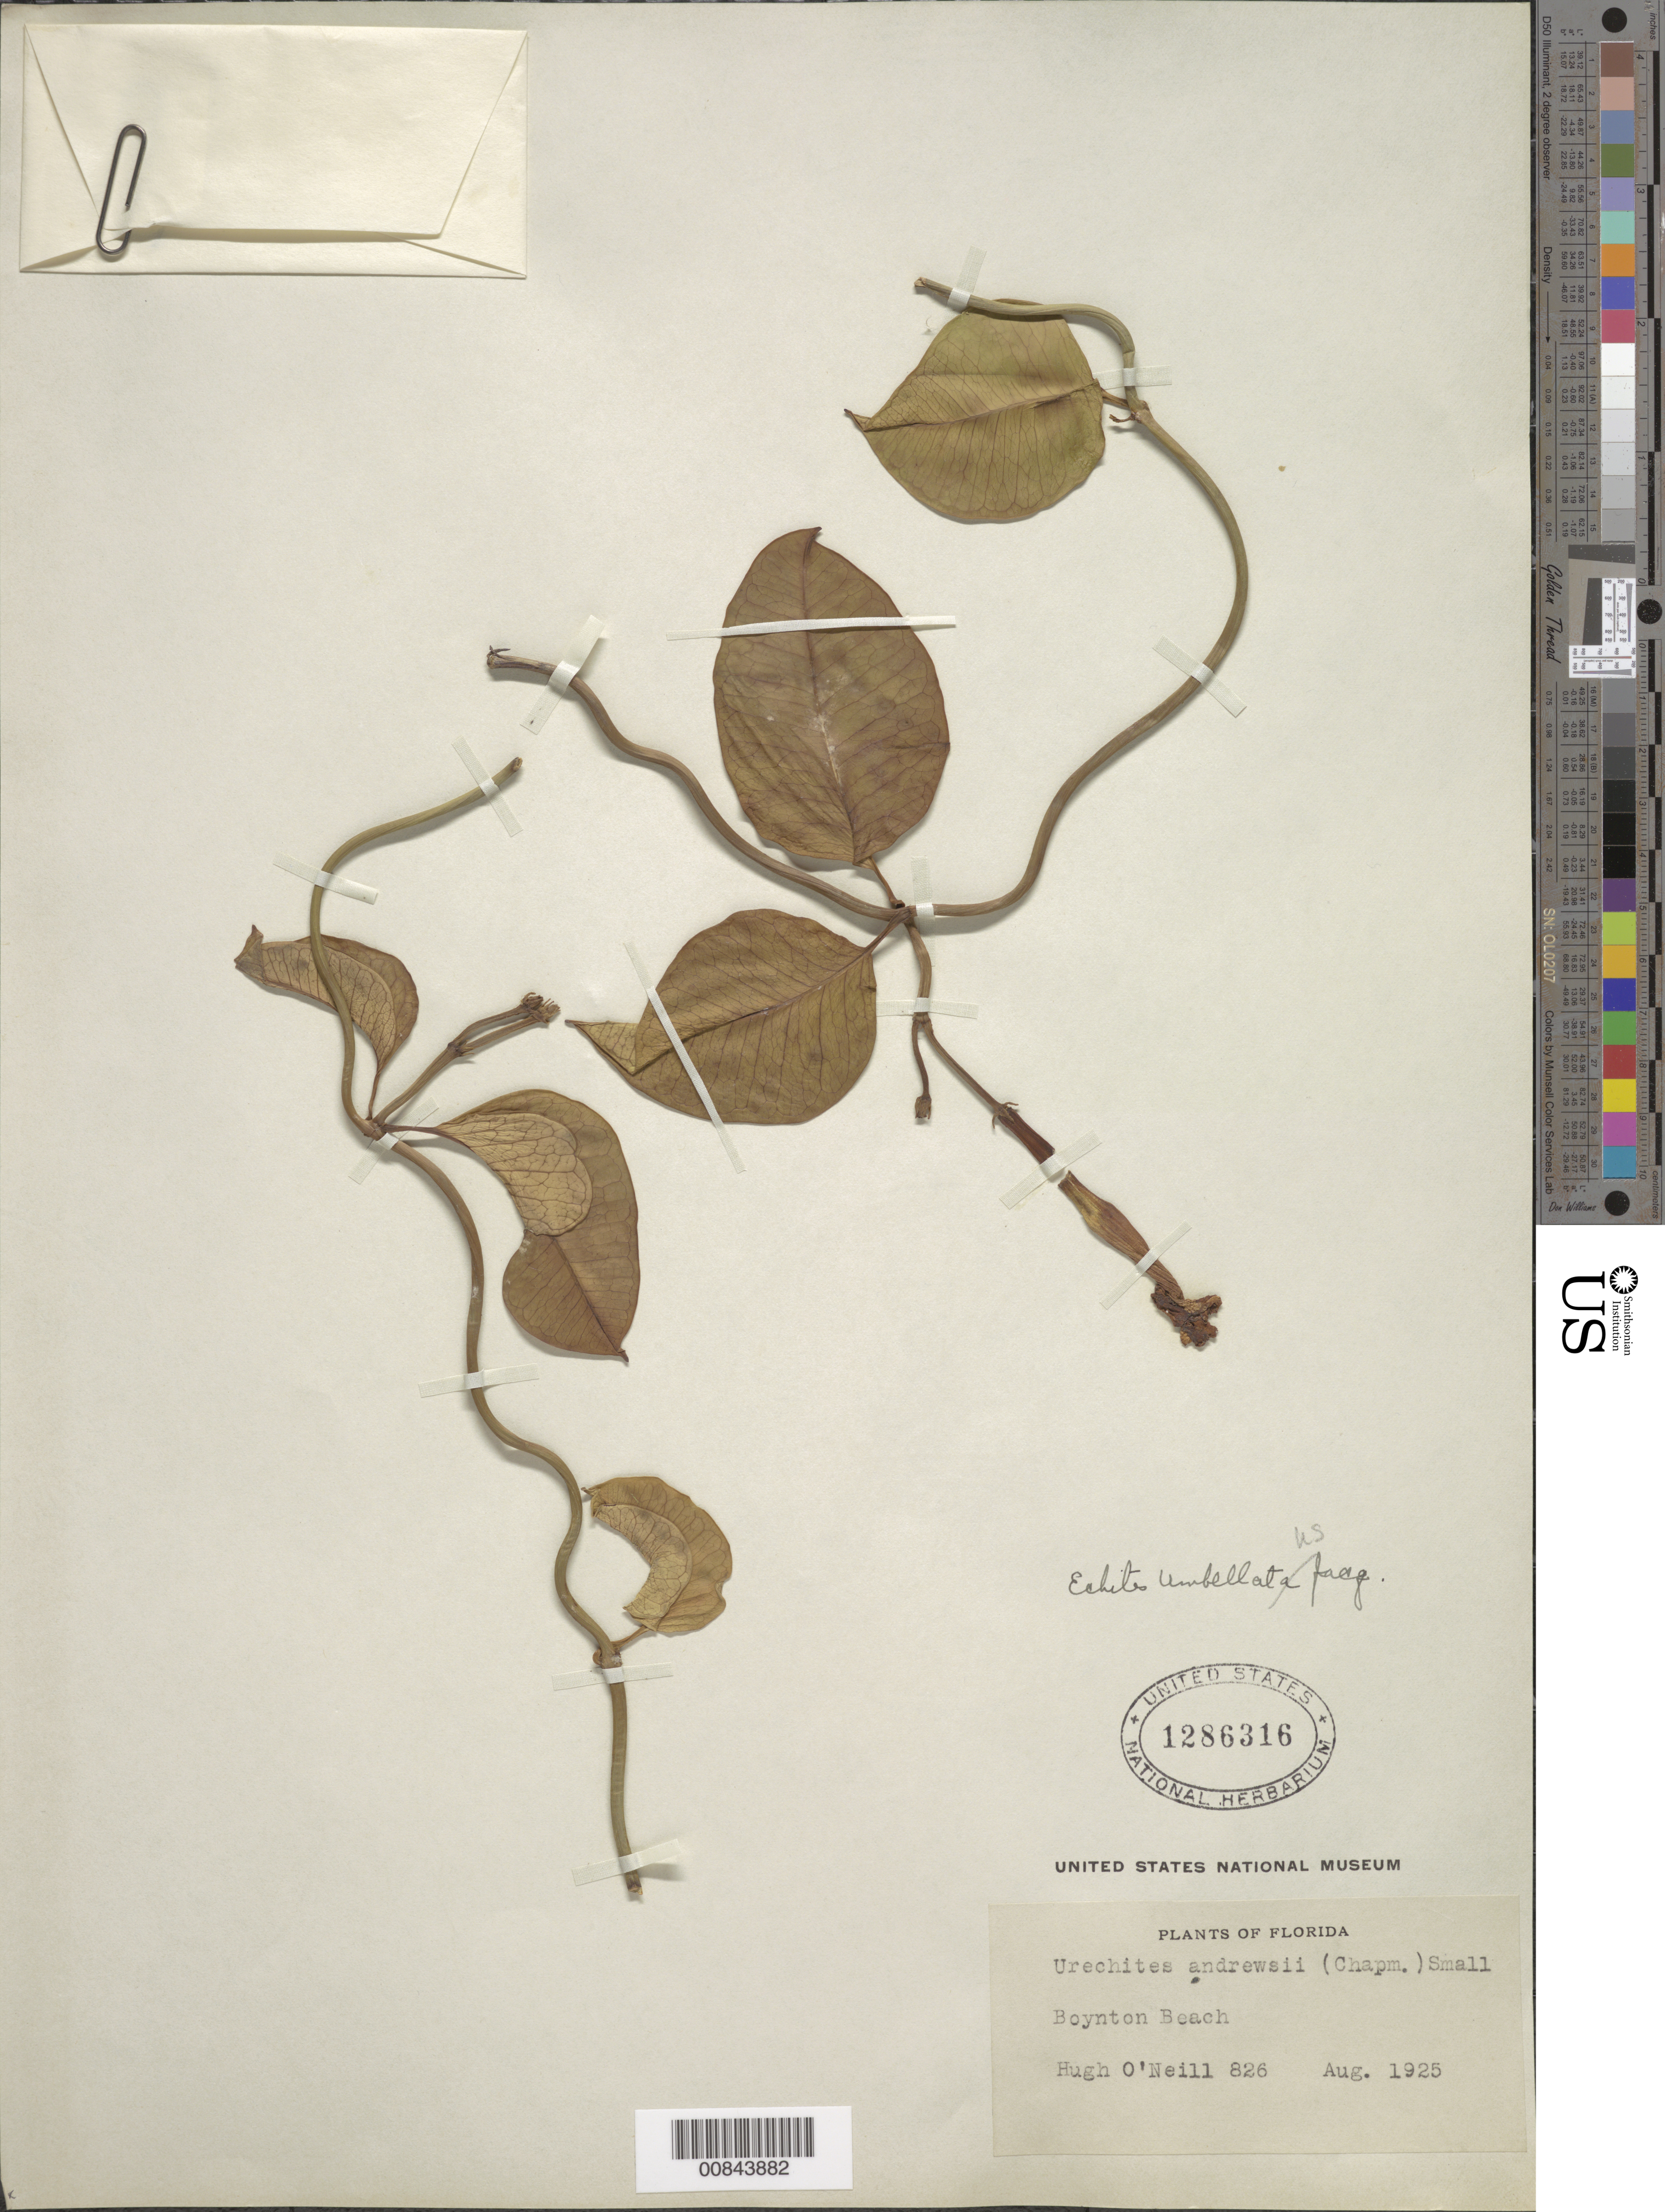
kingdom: Plantae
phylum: Tracheophyta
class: Magnoliopsida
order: Gentianales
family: Apocynaceae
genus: Echites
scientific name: Echites umbellatus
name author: Jacq.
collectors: H. O'Neill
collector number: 826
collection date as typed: Aug 1925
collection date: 1925-08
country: United States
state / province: Florida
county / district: Palm Beach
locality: Boynton Beach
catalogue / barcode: US 1286316